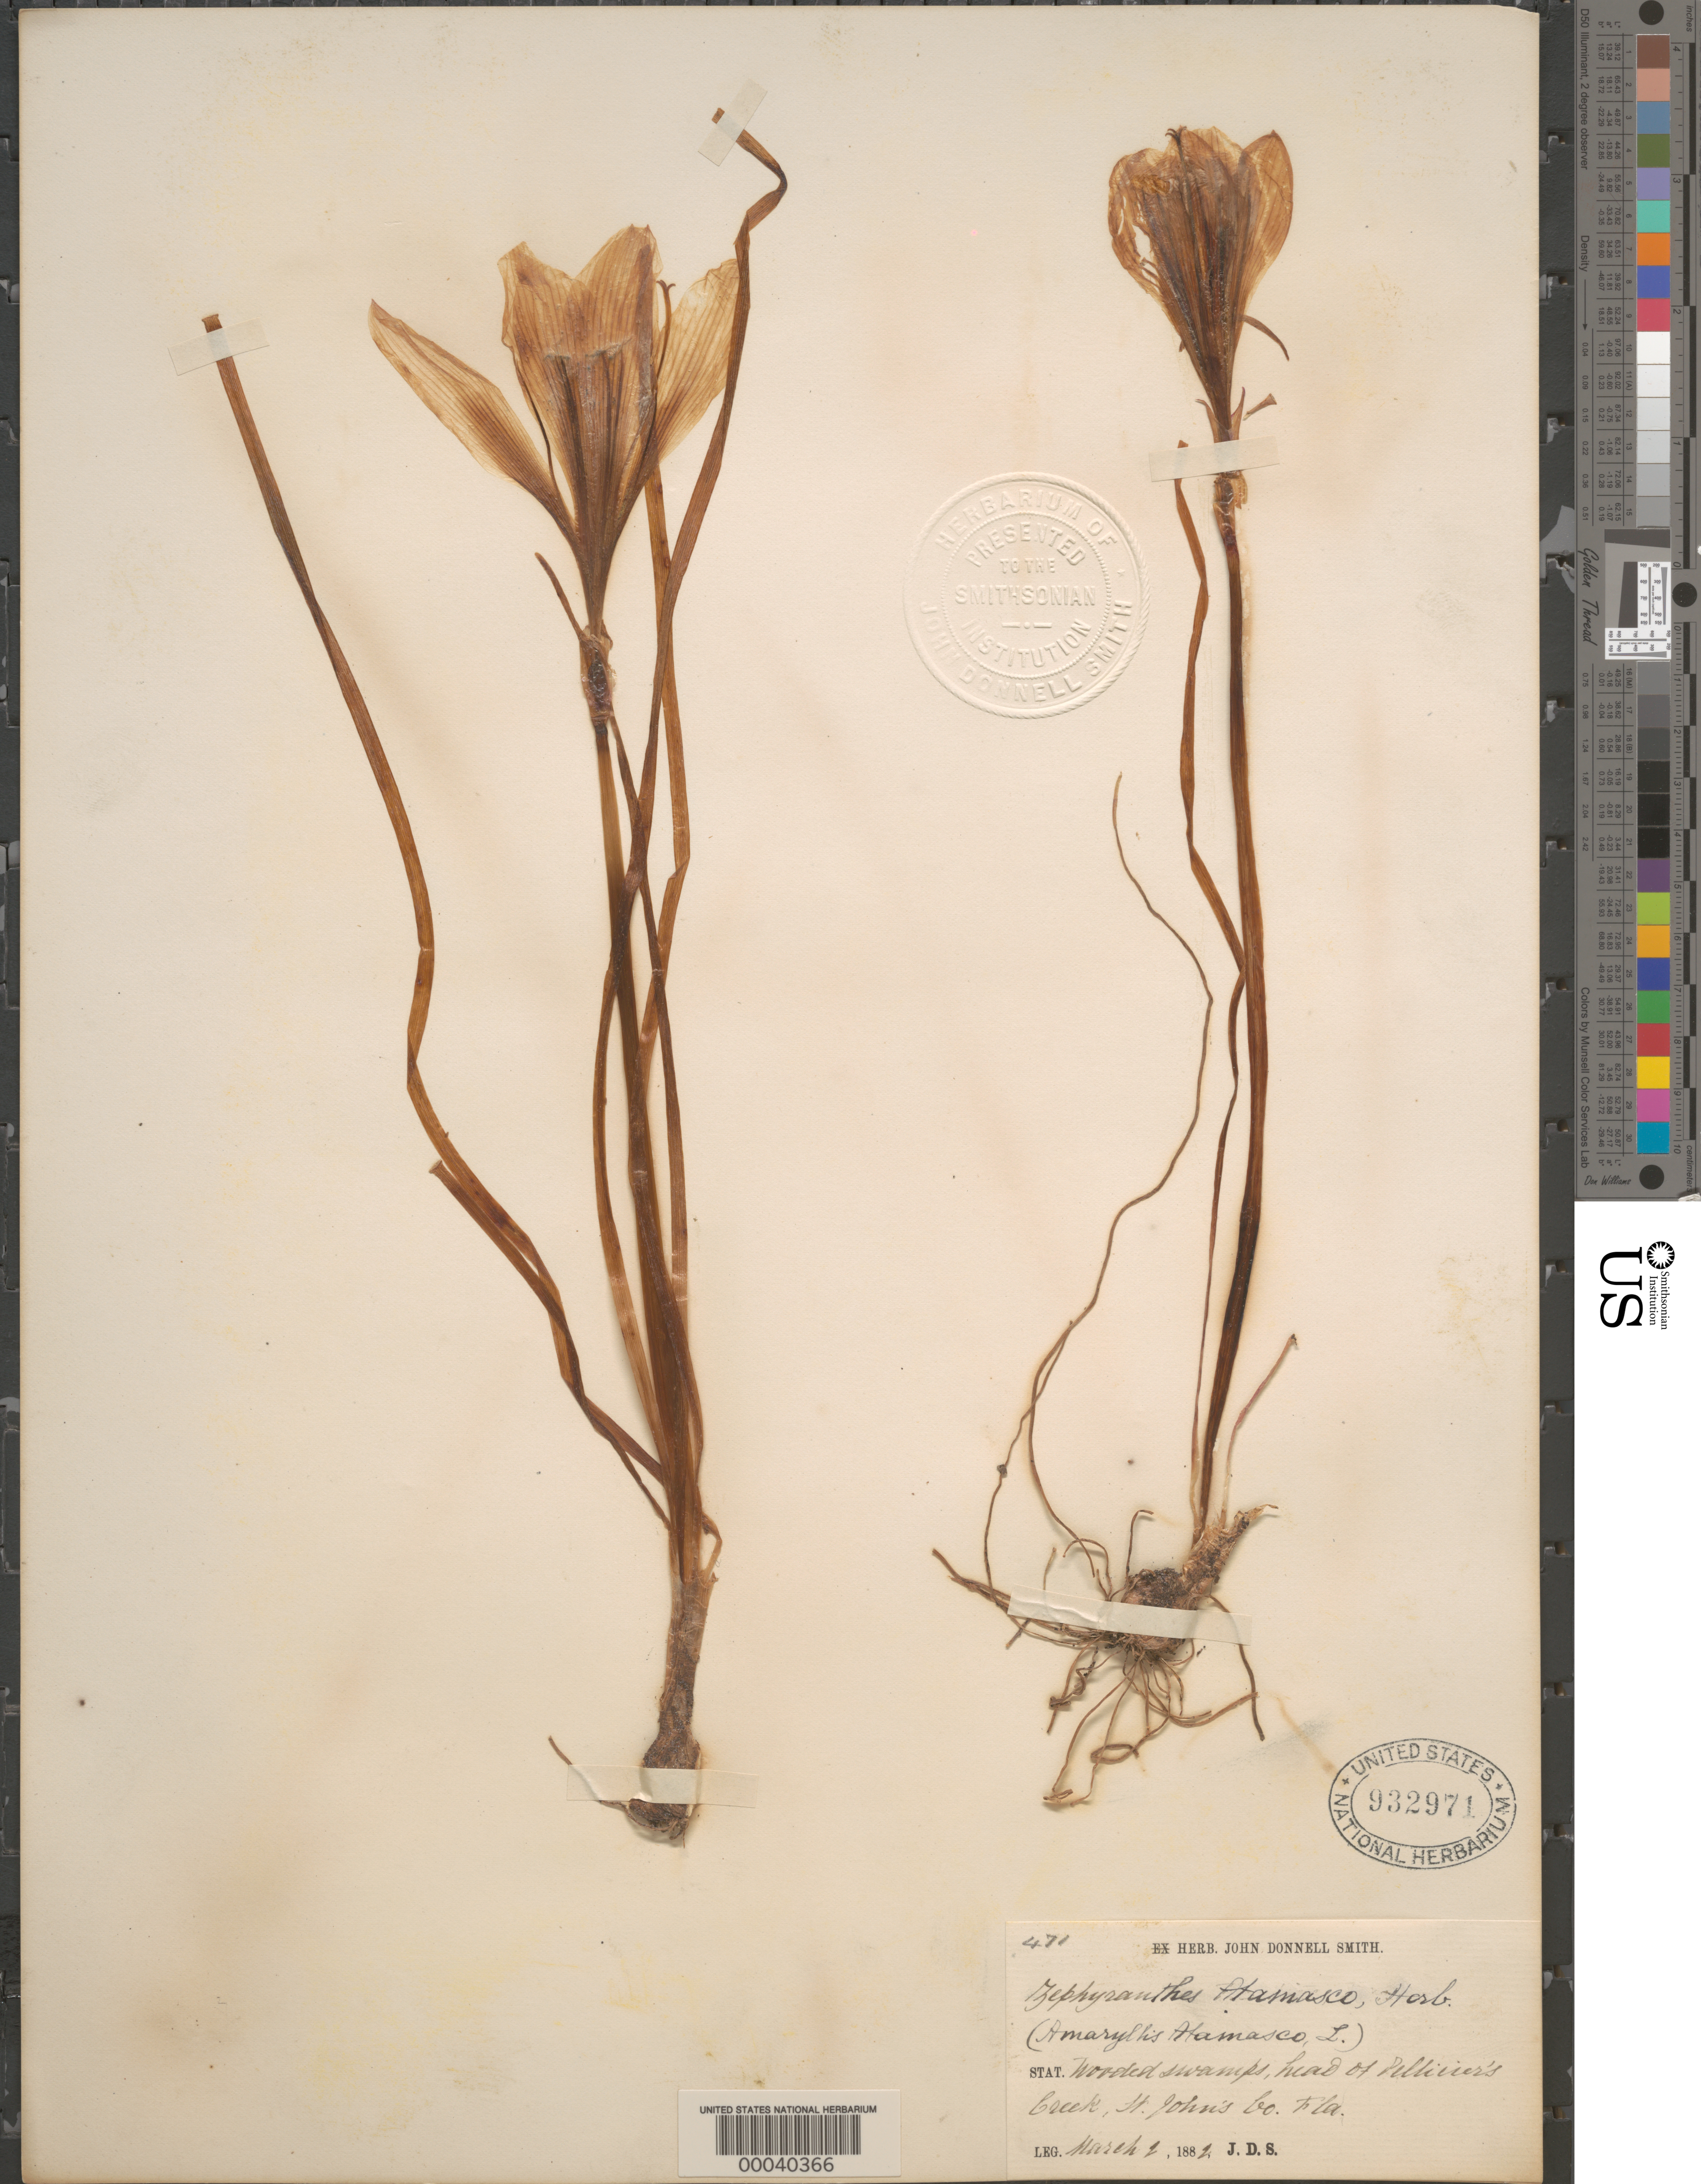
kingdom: Plantae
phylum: Tracheophyta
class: Liliopsida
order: Asparagales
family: Amaryllidaceae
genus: Zephyranthes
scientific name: Zephyranthes atamasco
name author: (L.) Herb.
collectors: J. Donnell Smith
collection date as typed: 02 Mar 1882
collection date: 1882-03-02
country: United States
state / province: Florida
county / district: Saint Johns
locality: Head of pellicier's creek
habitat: Wooded swamps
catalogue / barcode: US 932971